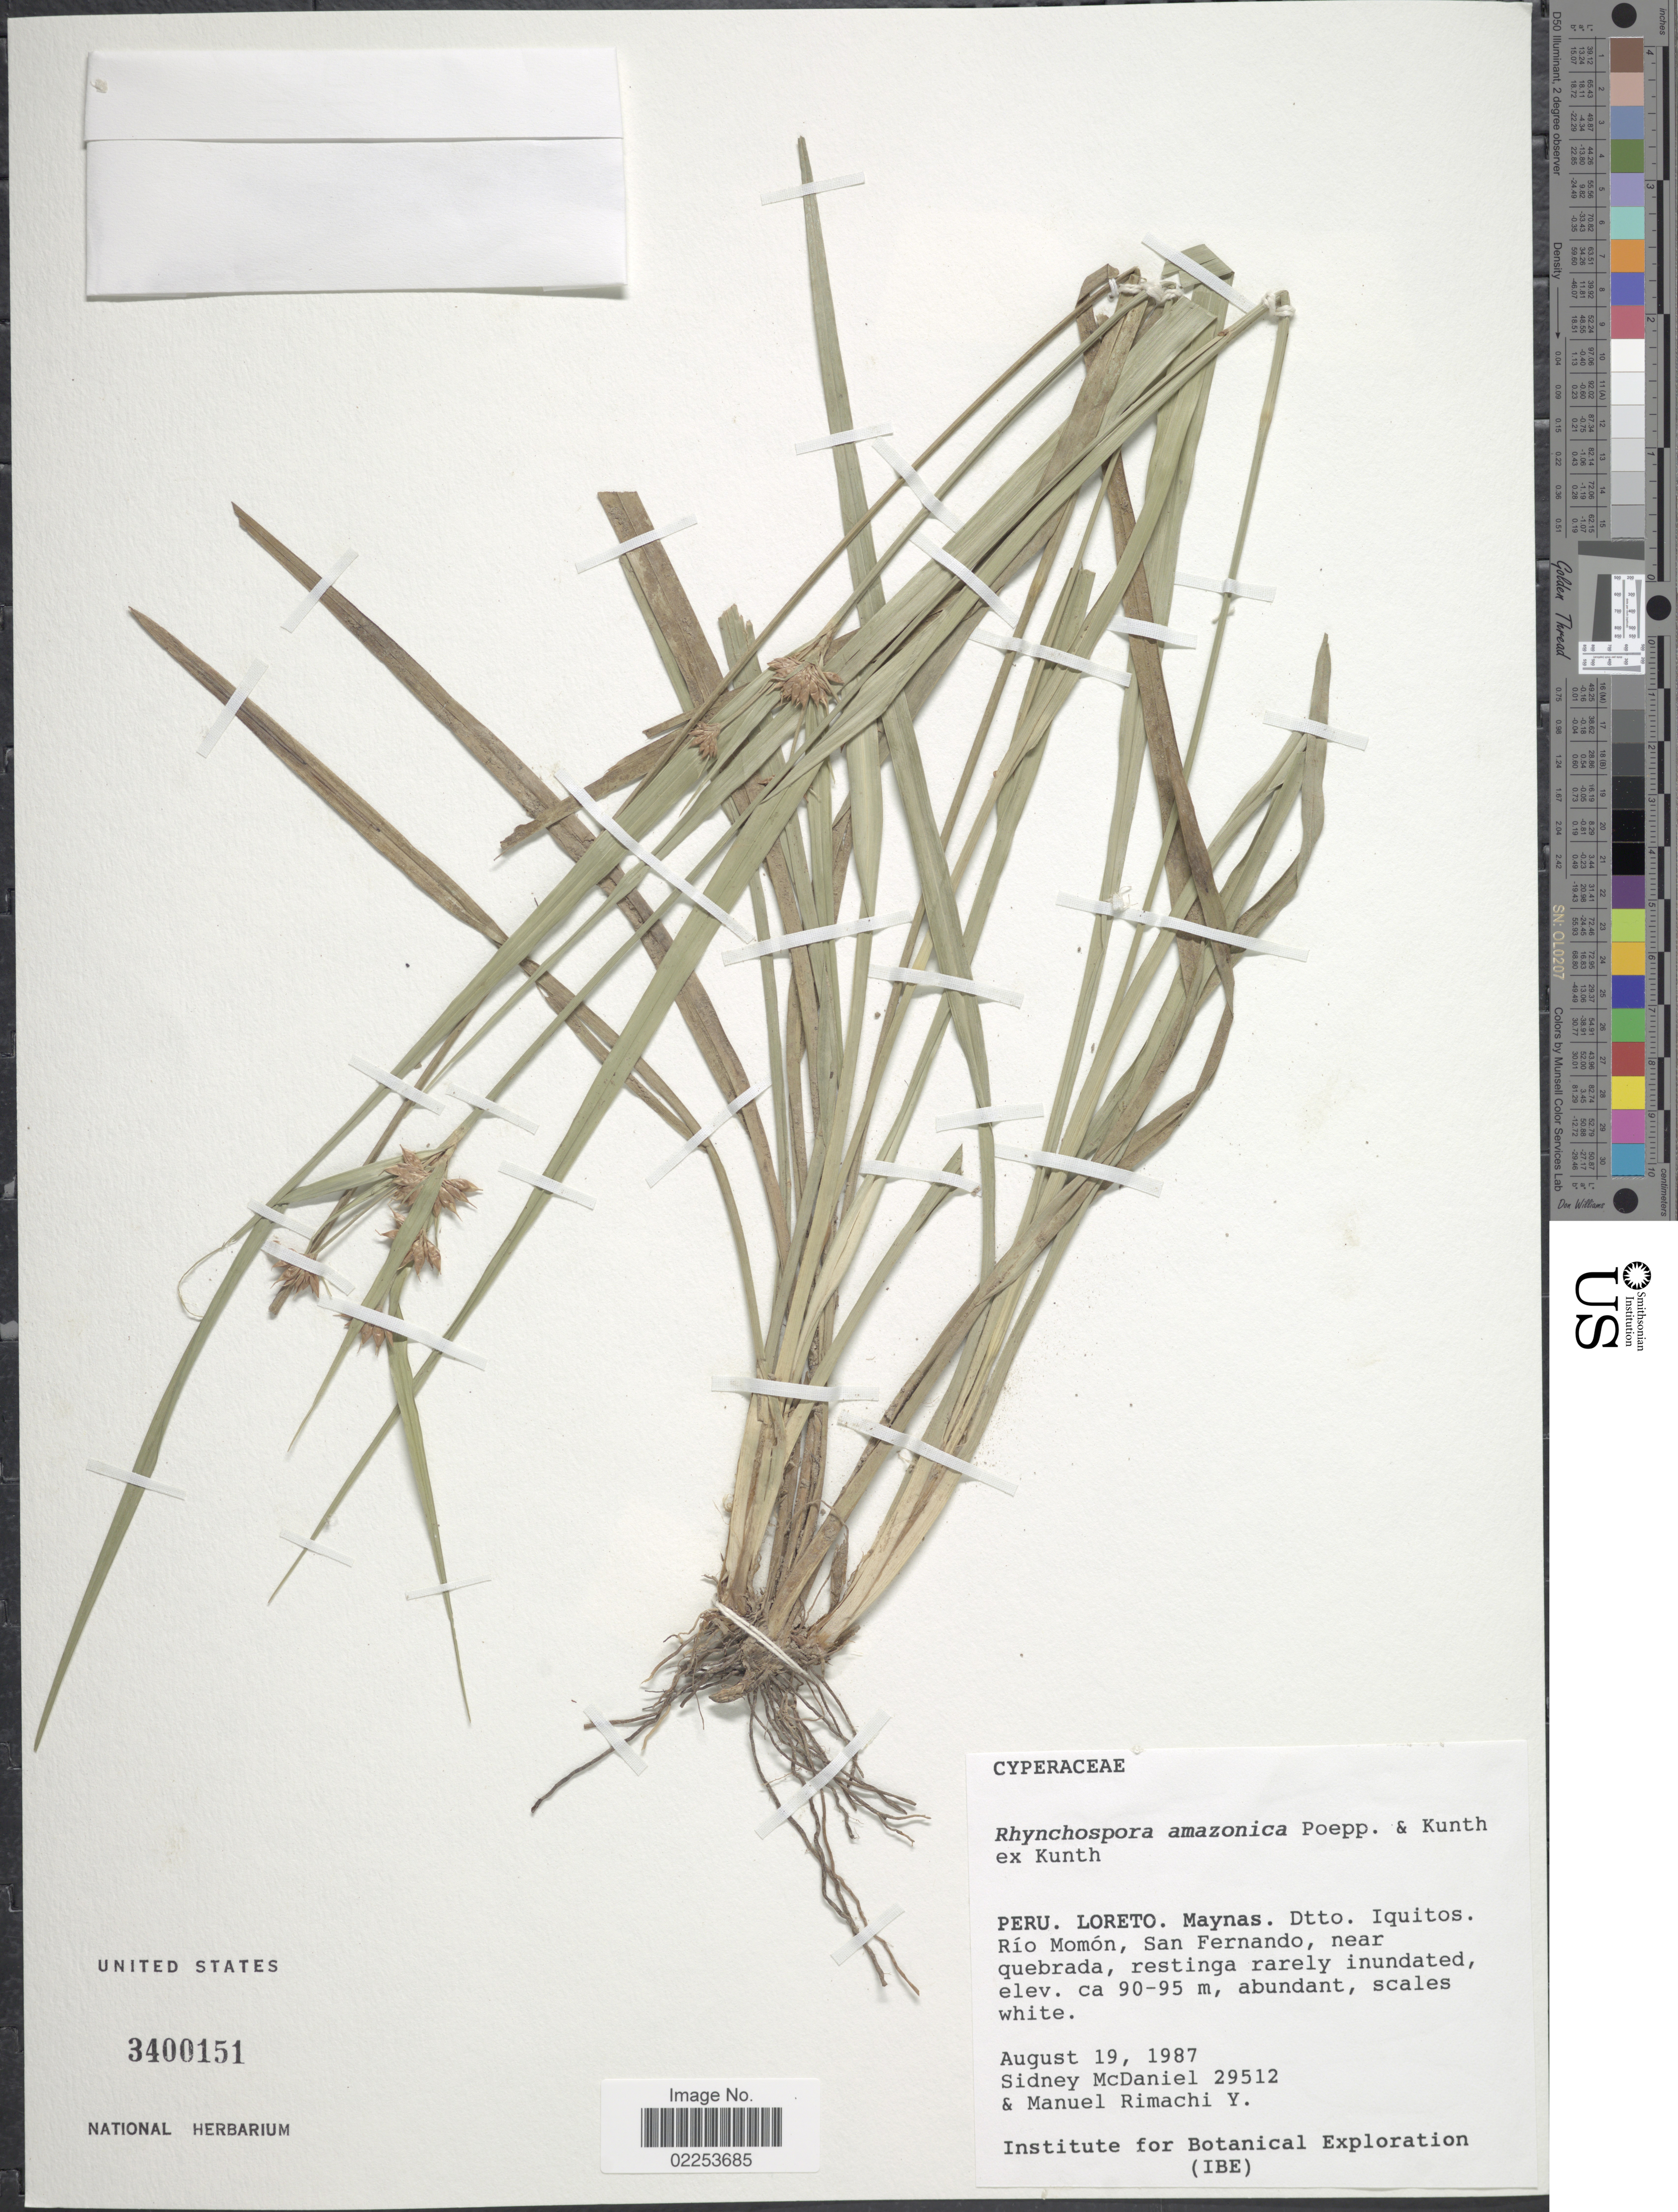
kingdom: Plantae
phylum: Tracheophyta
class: Liliopsida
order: Poales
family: Cyperaceae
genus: Rhynchospora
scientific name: Rhynchospora amazonica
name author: Poepp. & Kunth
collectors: S. McDaniel & M. Rimachi Y.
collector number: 29512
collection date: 1987-08-19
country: Peru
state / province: Loreto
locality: Peru. Loreto. Maynas. Dtto Iquitos, Rio Momon, San Fernando, near quebrada, Restinga rarely inundated.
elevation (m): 90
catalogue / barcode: US 3400151